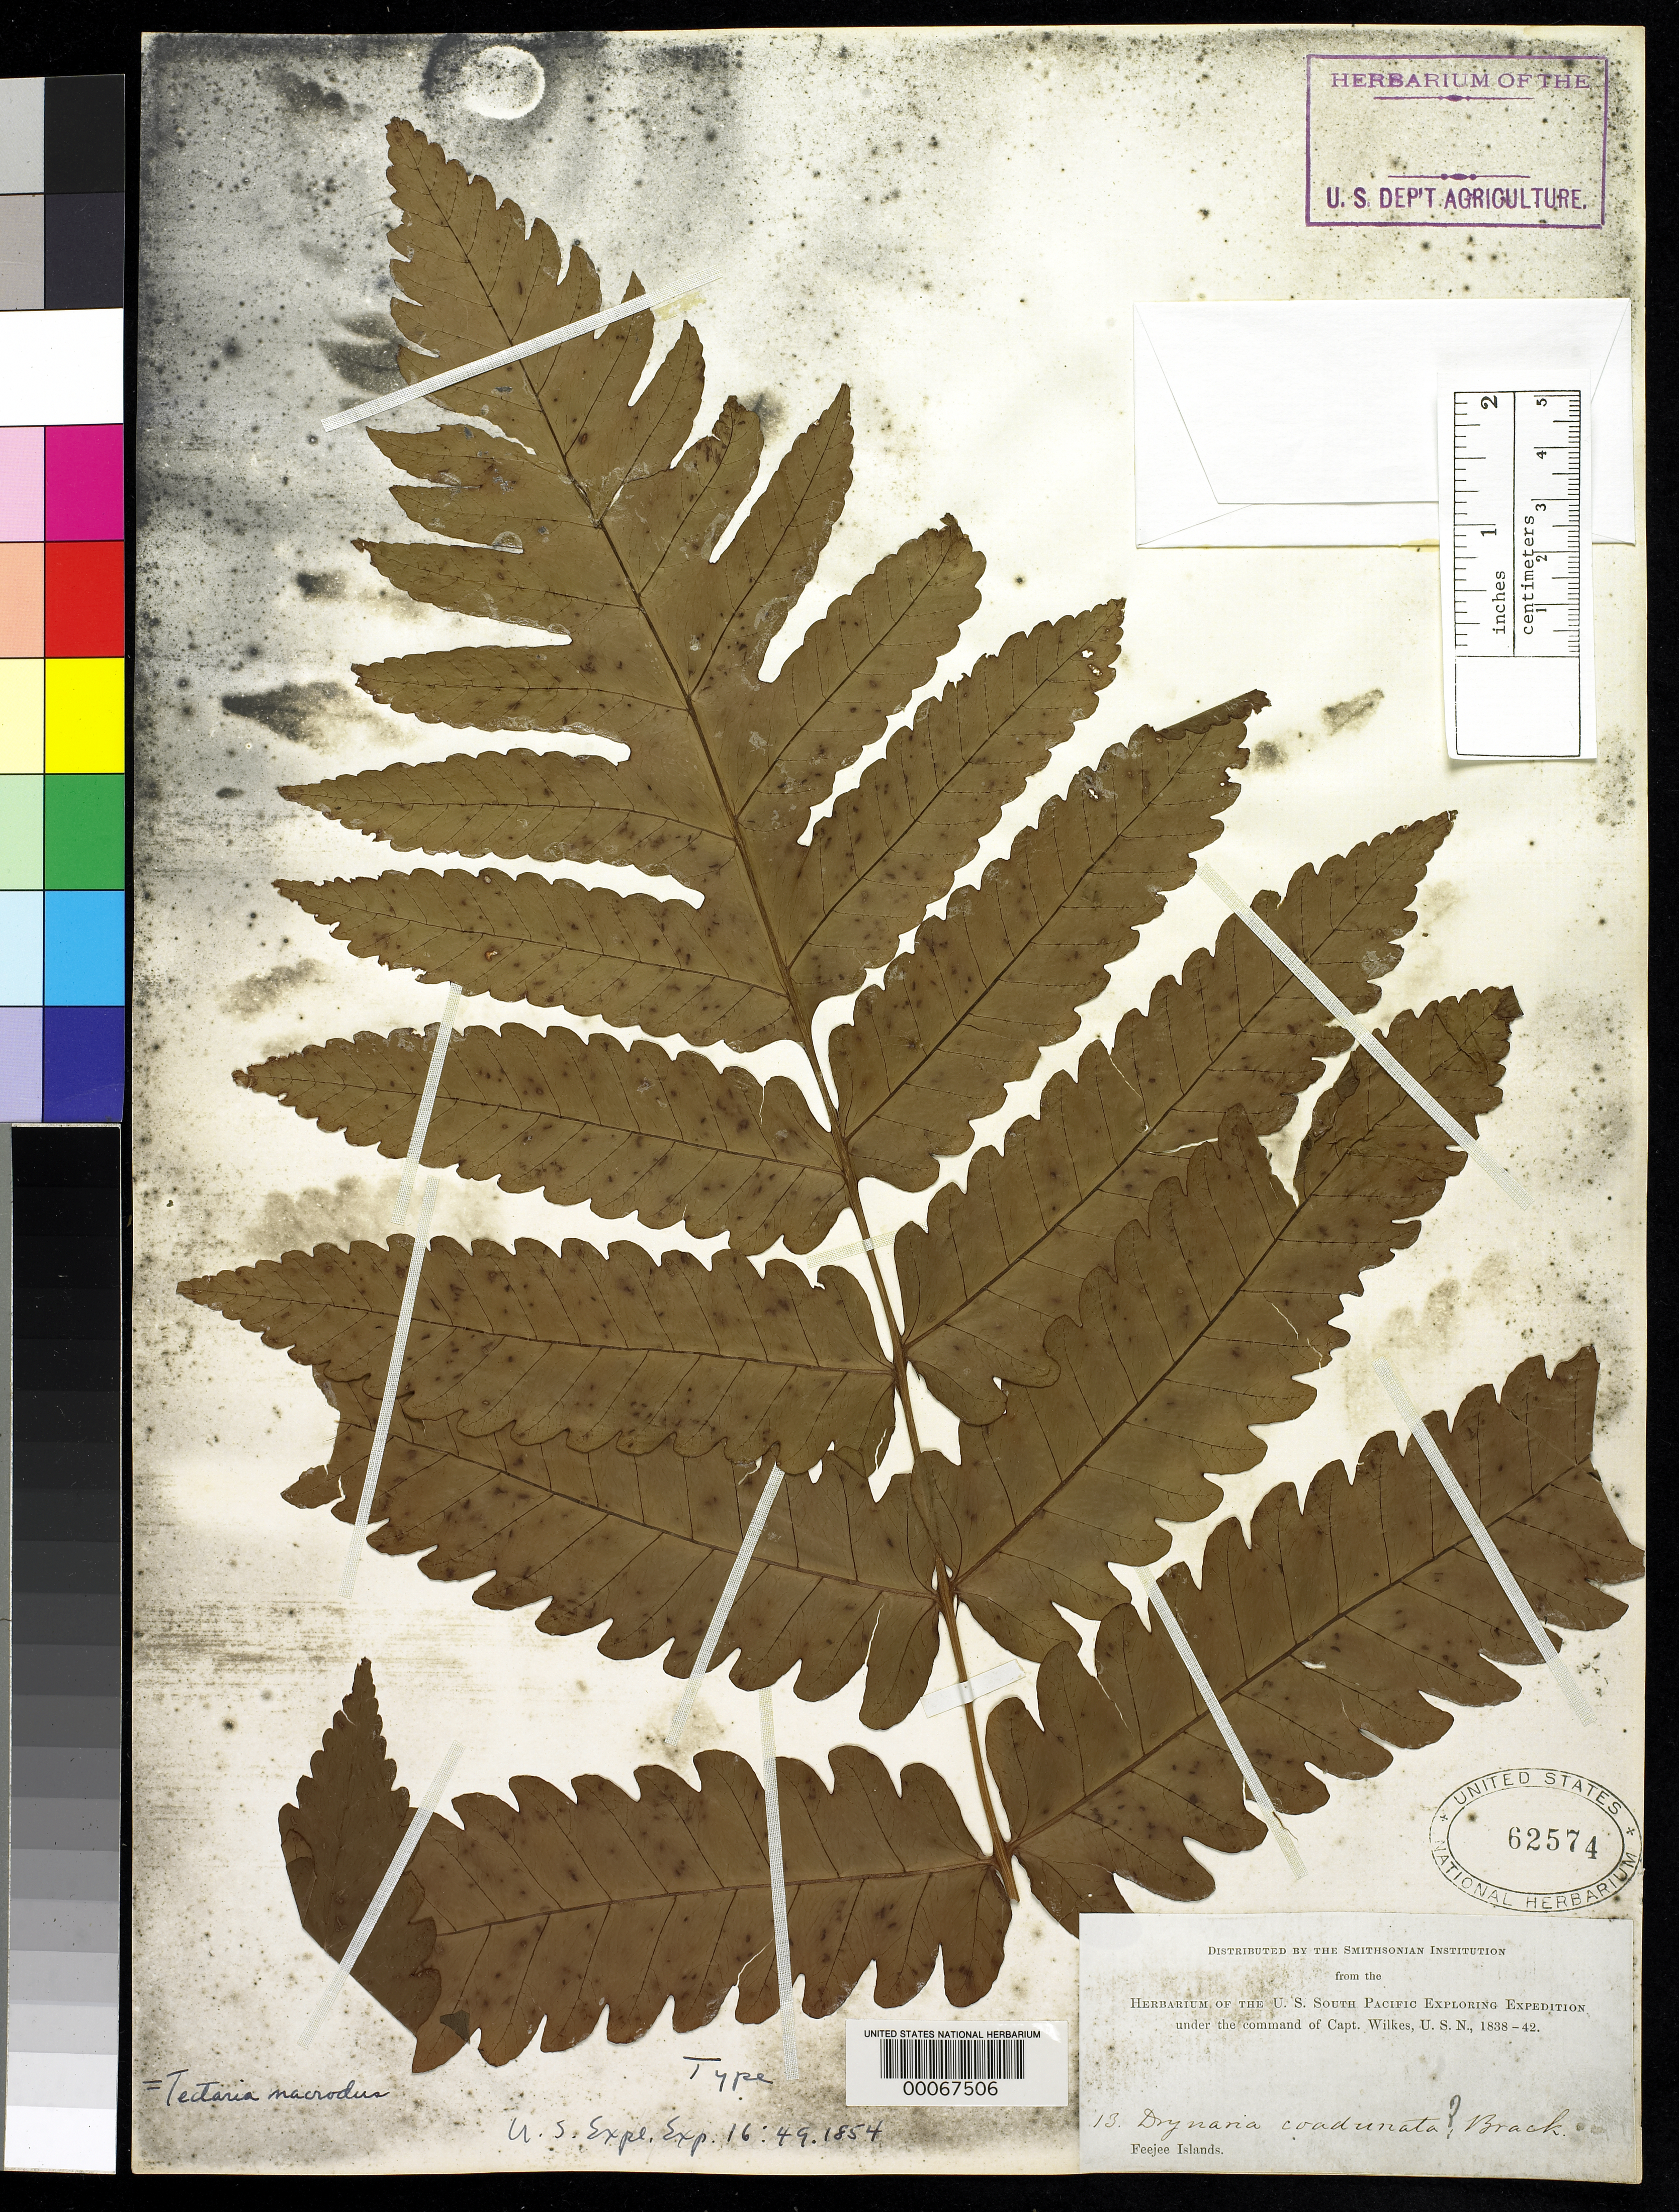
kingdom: Plantae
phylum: Tracheophyta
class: Polypodiopsida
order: Polypodiales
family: Polypodiaceae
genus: Drynaria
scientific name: Drynaria coadunata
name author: Brack. in Wilkes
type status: Holotype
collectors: Wilkes Explor. Exped.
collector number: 13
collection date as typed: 1838 to -- --- 1842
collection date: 1838/1842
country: Fiji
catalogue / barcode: US 62574